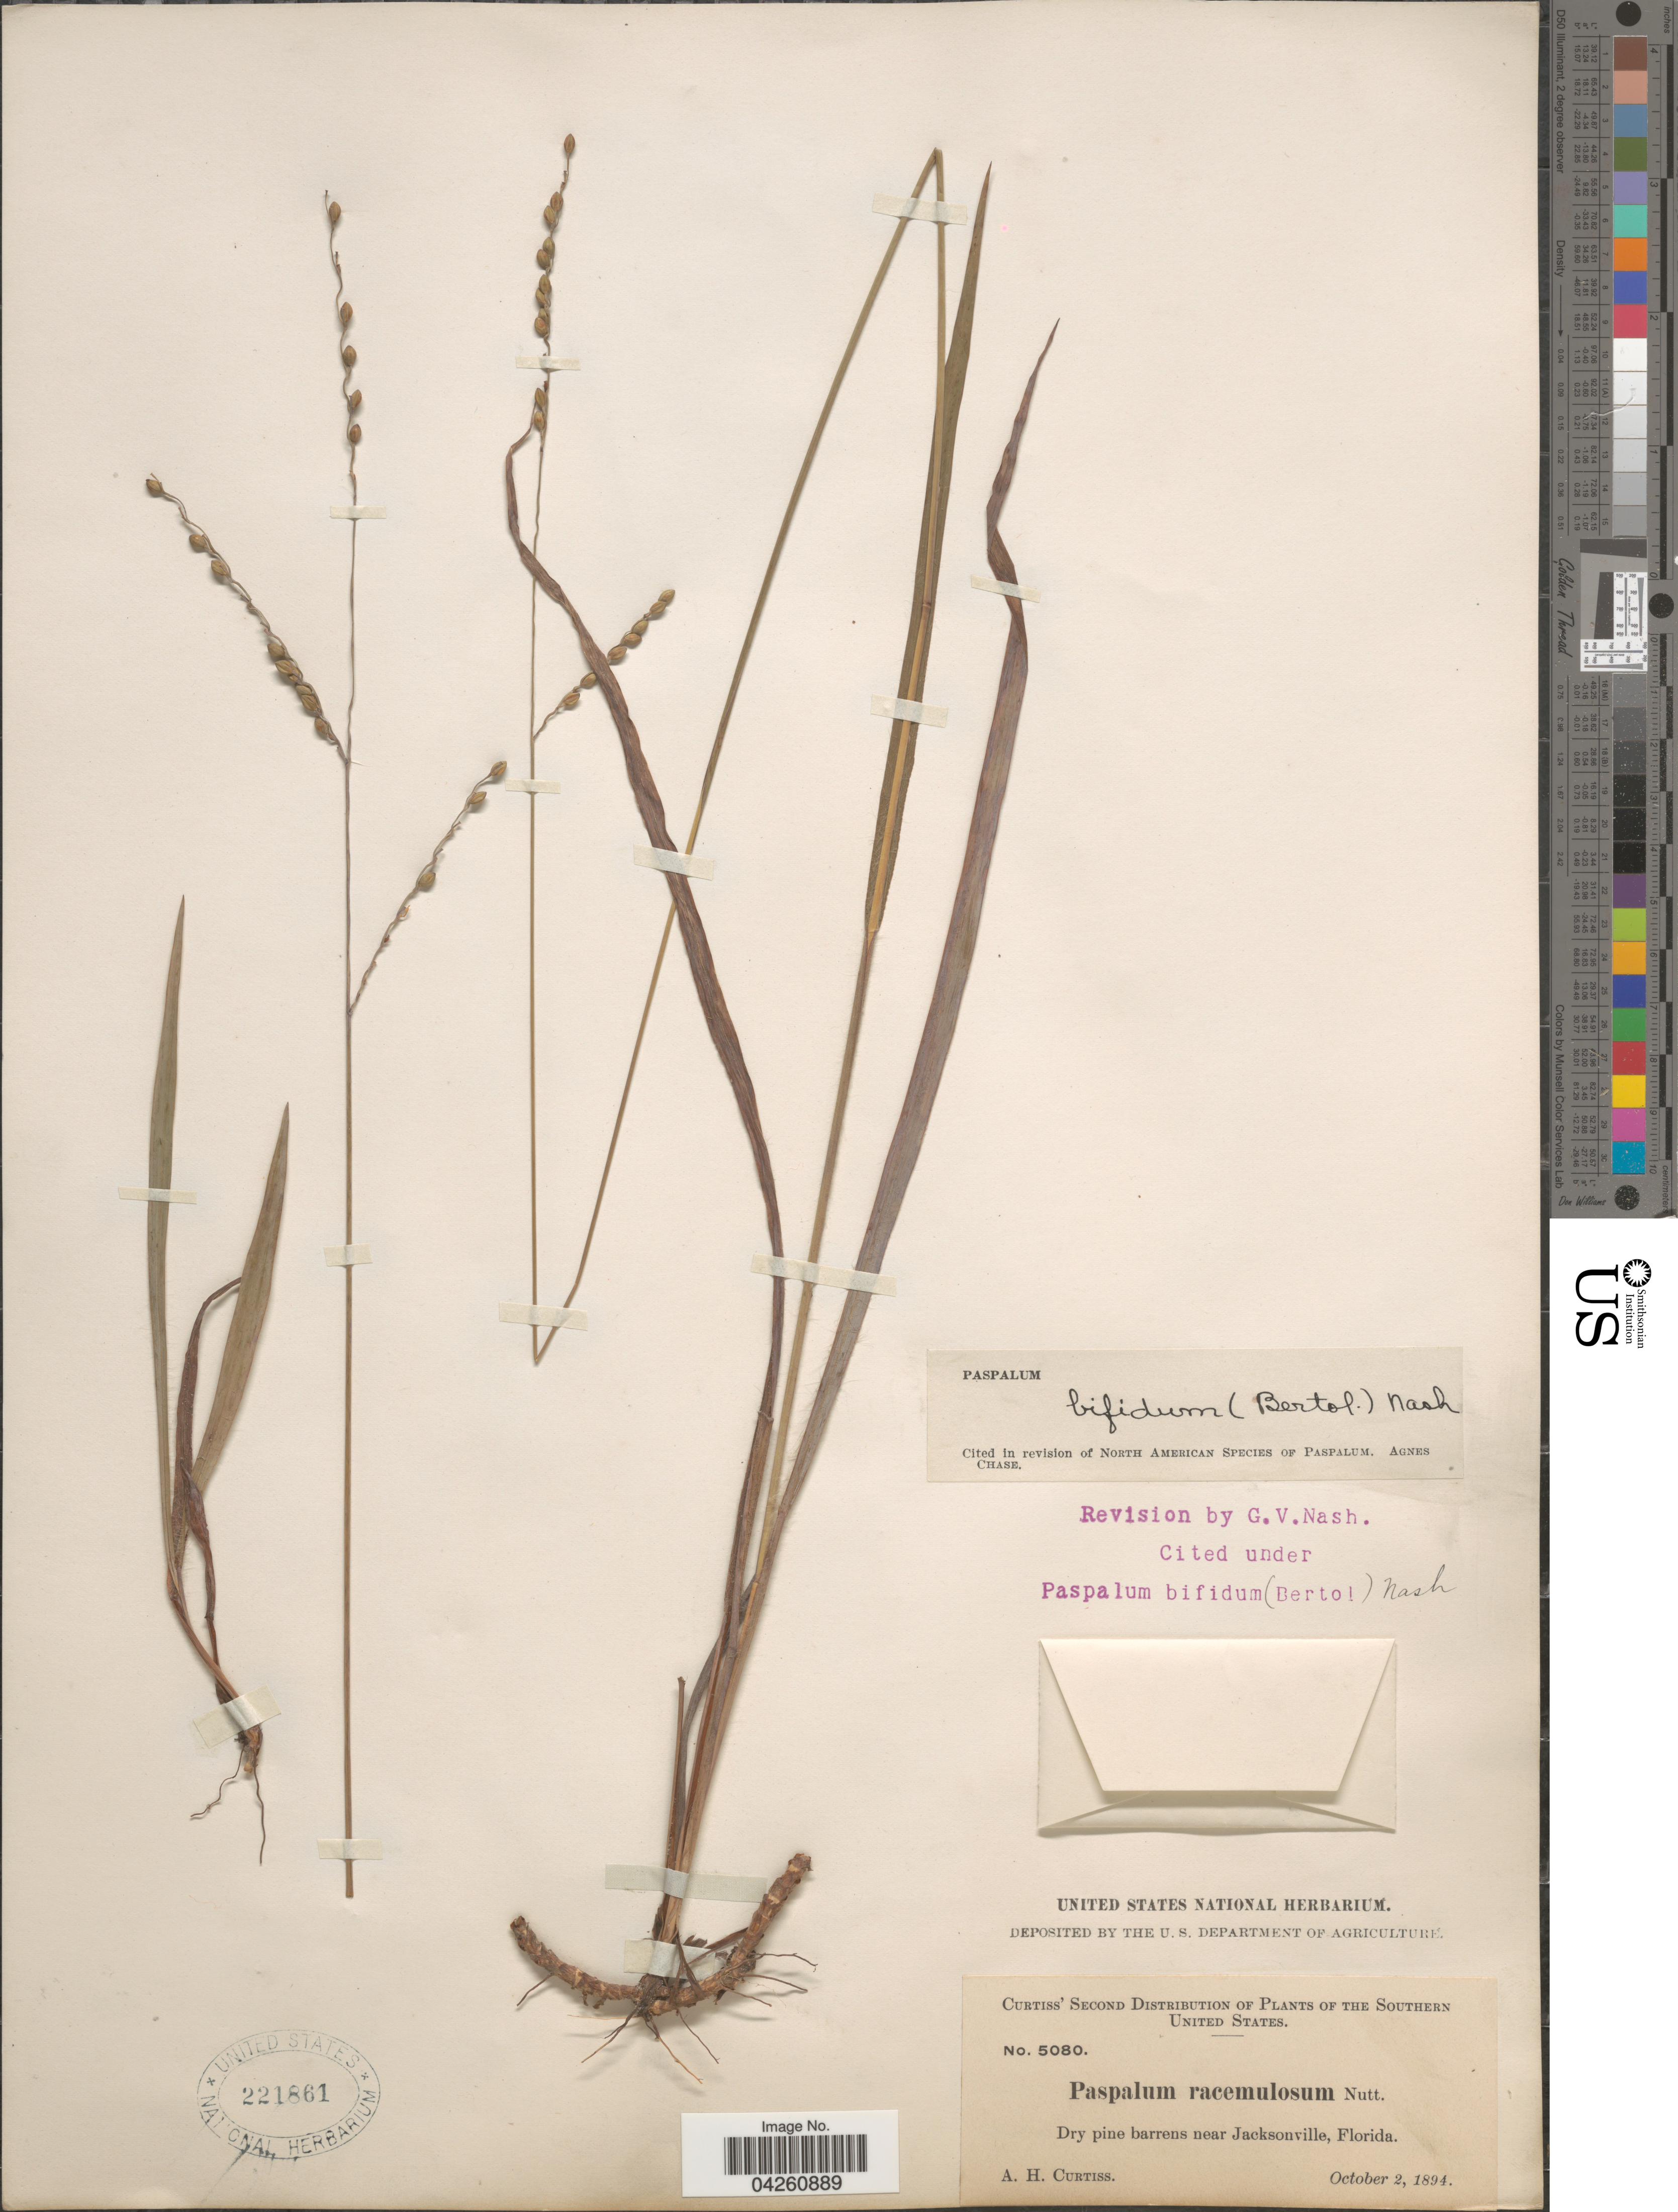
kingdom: Plantae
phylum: Tracheophyta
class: Liliopsida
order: Poales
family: Poaceae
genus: Paspalum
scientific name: Paspalum bifidum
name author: (Bertol.) Nash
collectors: A. H. Curtiss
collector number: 5080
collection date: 1894-10-02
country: United States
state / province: Florida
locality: Southern United States. Dry pine barren near Jacksonville.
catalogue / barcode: US 221861